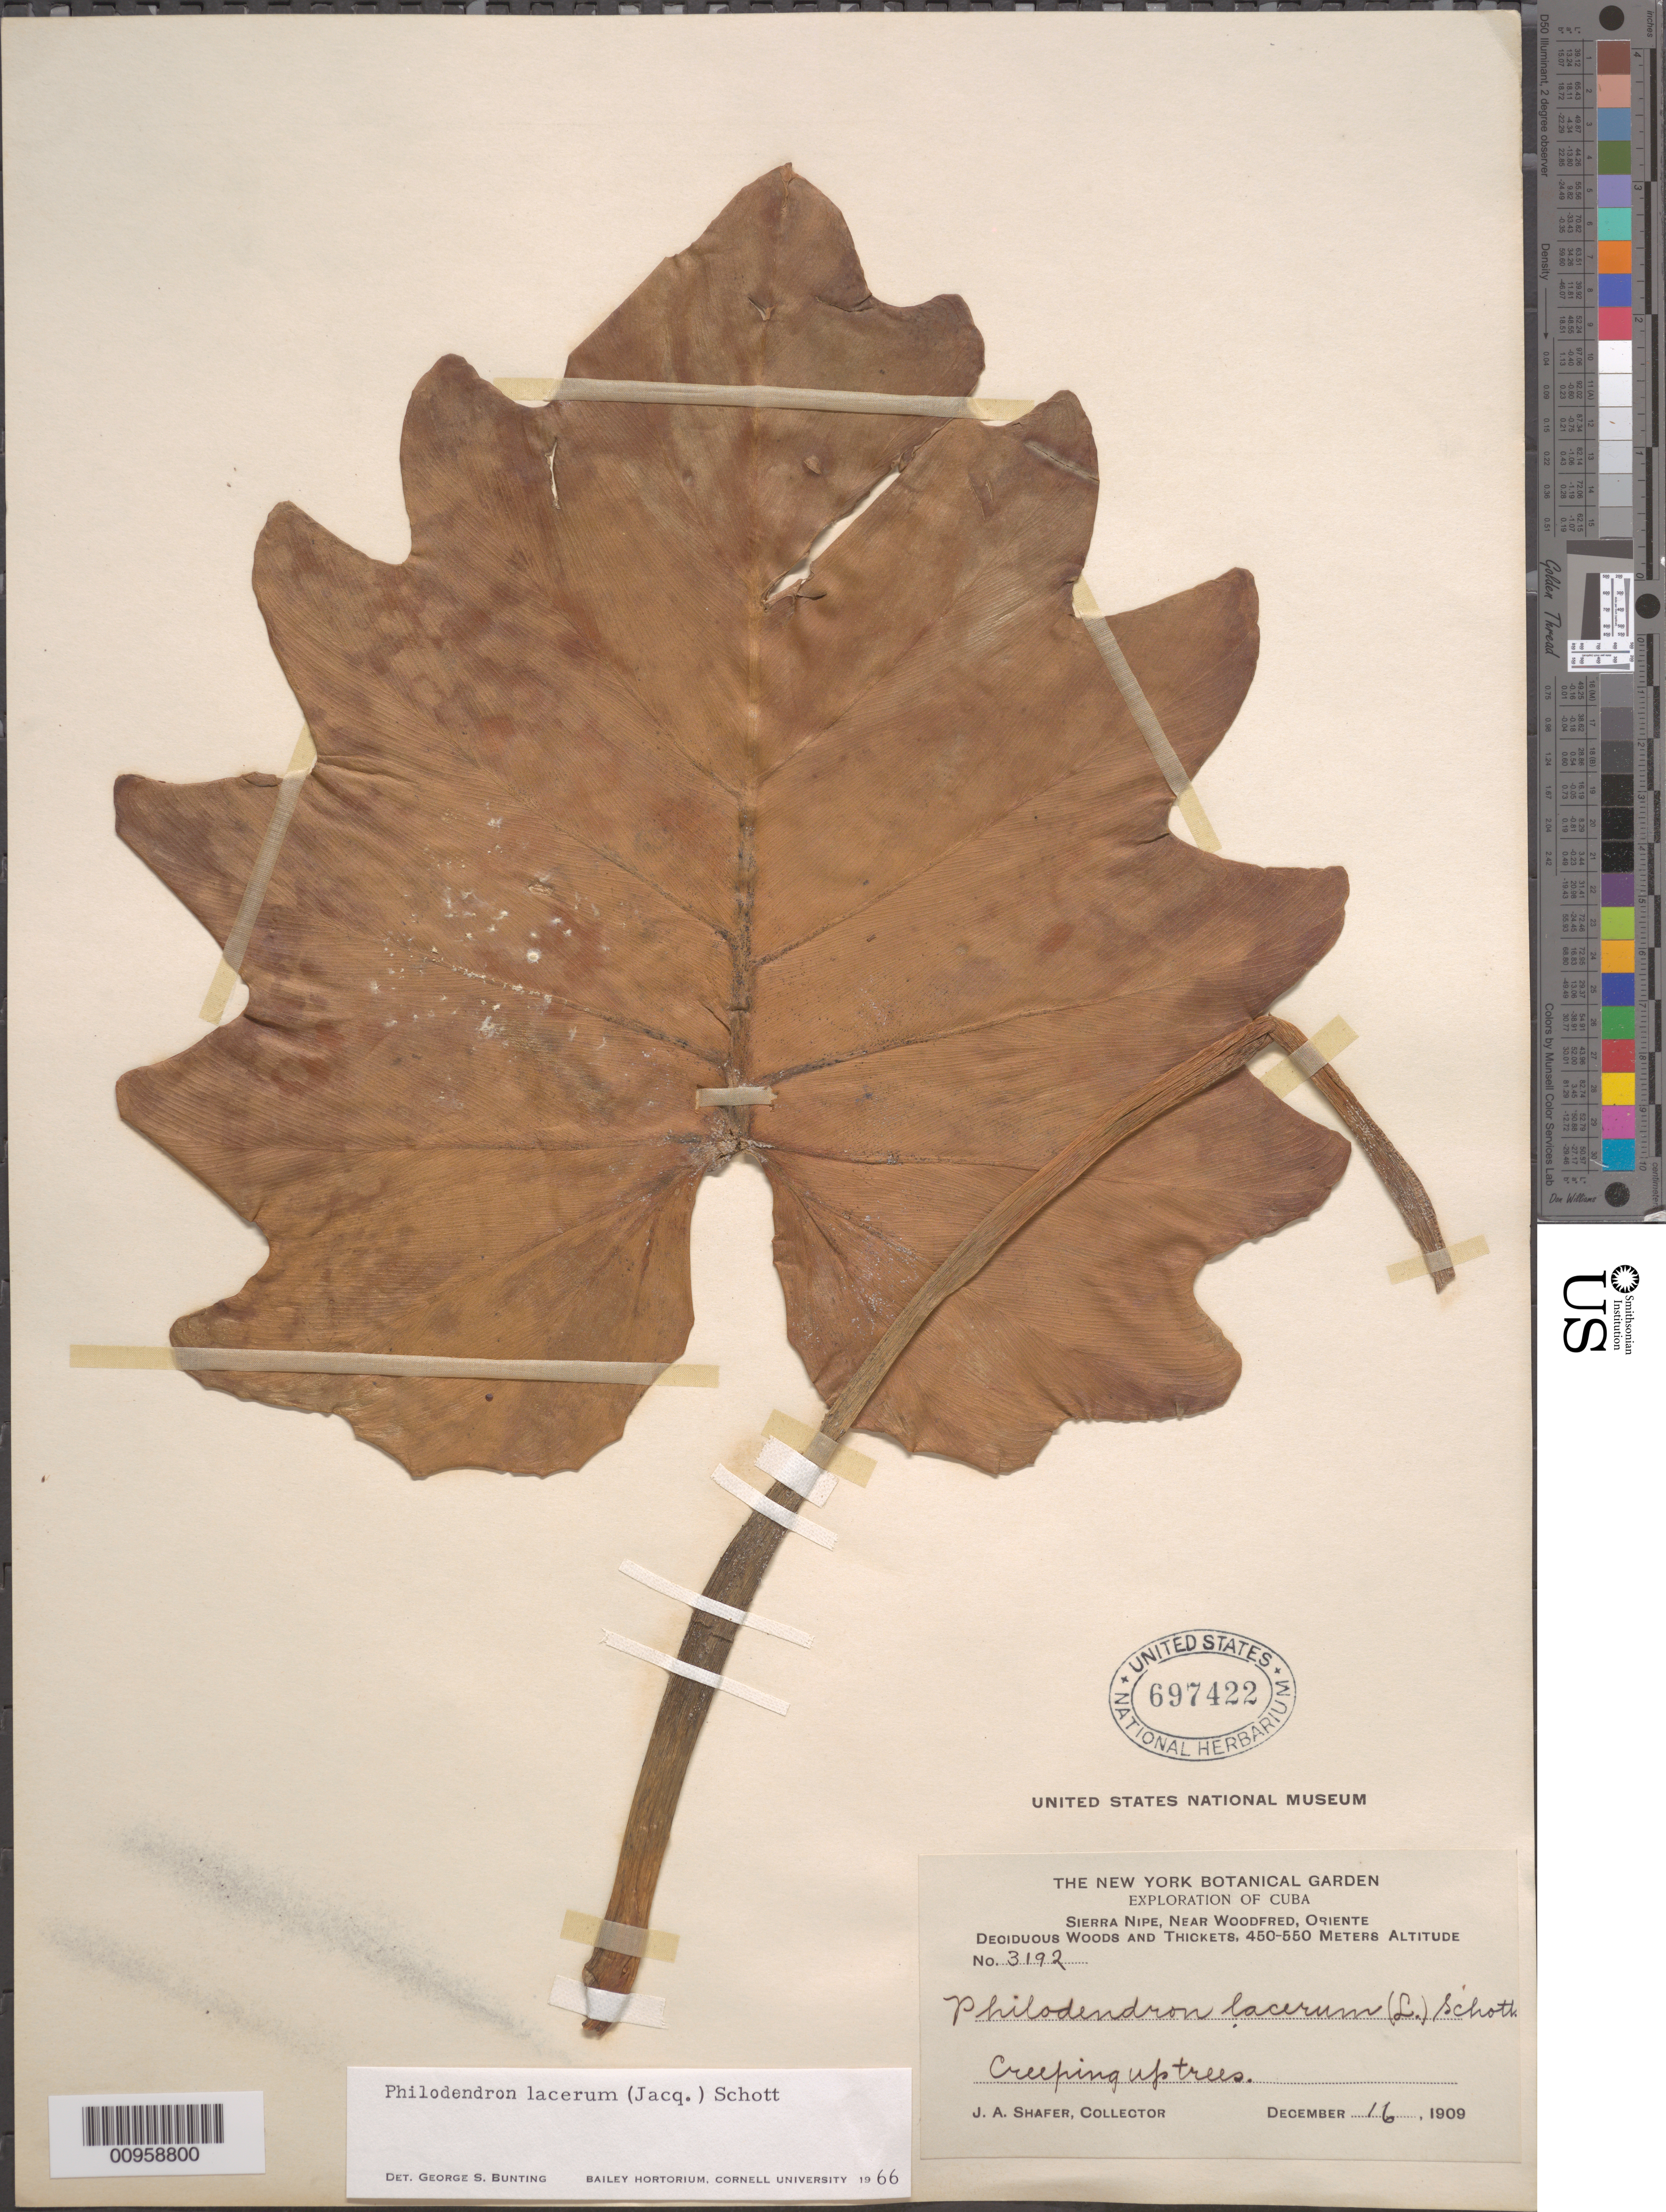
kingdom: Plantae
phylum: Tracheophyta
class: Liliopsida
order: Alismatales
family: Araceae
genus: Philodendron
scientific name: Philodendron lacerum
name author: (Jacq.) Schott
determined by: Bunting, G. S.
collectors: J. A. Shafer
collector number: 3192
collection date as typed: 16 Dec 1909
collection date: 1909-12-16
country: Cuba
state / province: Holguín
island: Cuba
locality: Sierra Nipe, near Woodfred [Oriente]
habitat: Creeping up trees in deciduous woods and thickets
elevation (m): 450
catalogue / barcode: US 697422